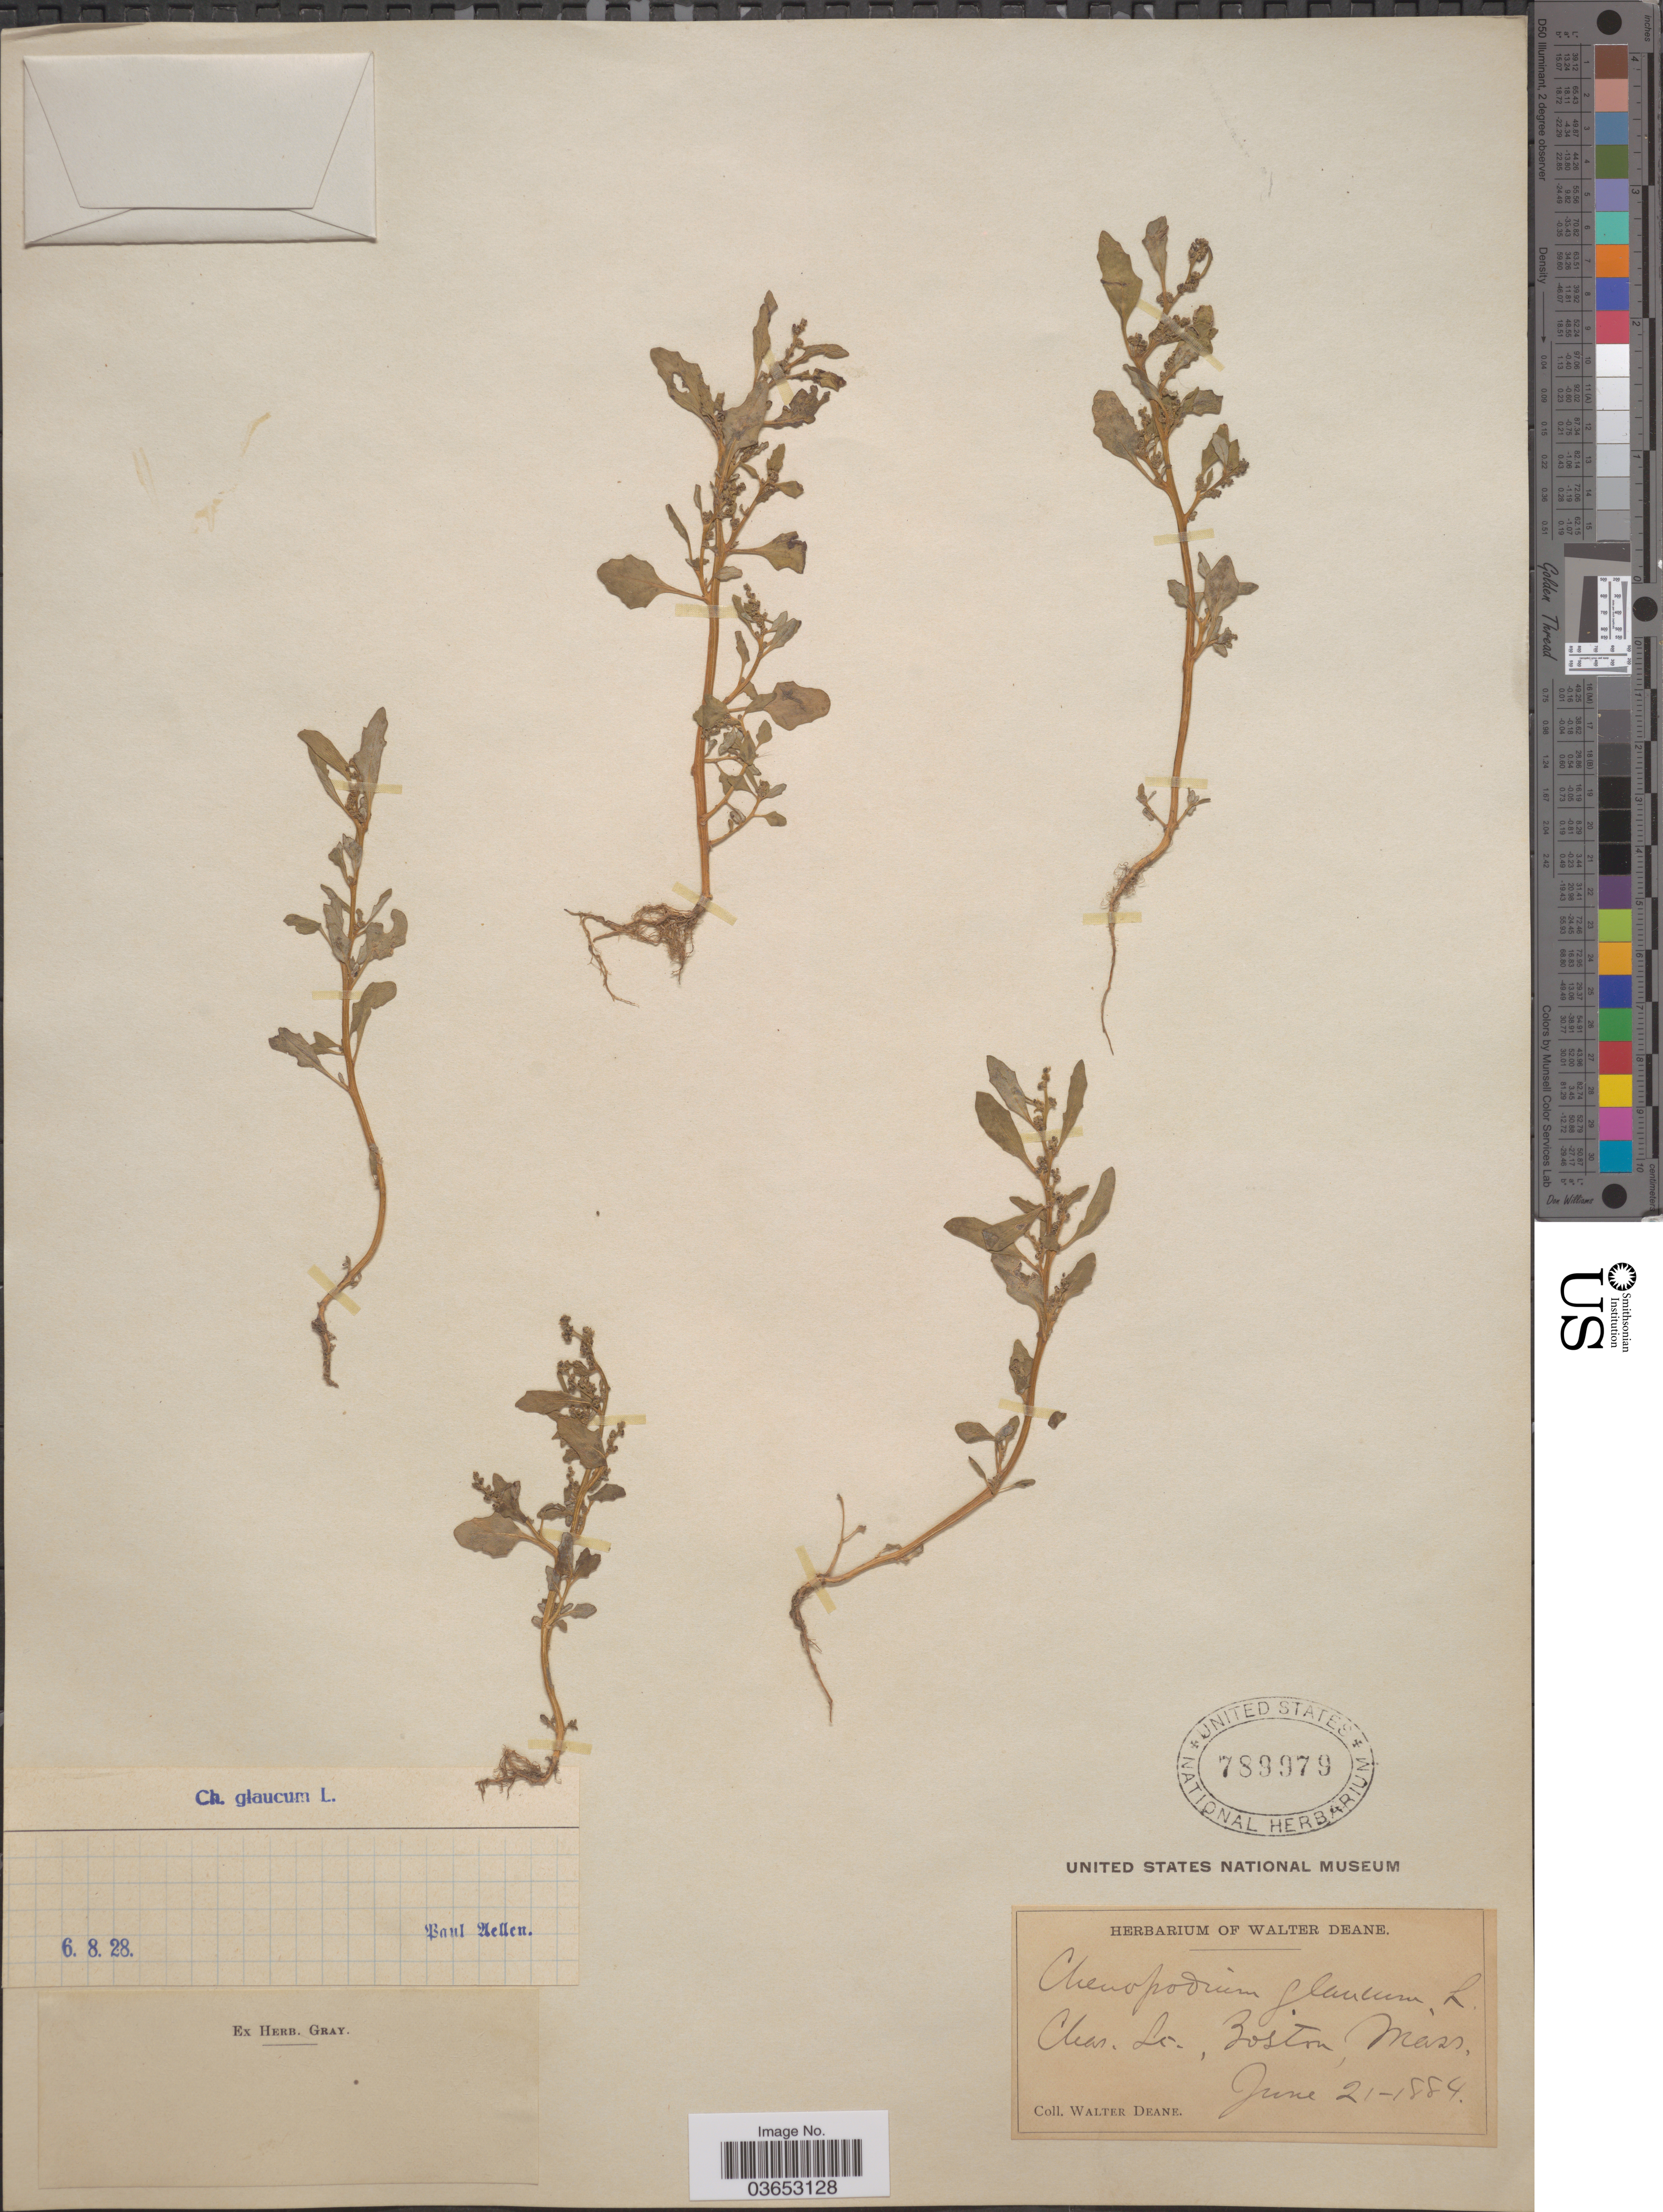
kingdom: Plantae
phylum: Tracheophyta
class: Magnoliopsida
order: Caryophyllales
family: Amaranthaceae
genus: Chenopodium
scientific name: Chenopodium glaucum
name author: L.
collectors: W. Deane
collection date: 1884-06-21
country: United States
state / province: Massachusetts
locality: Chas. La [interpreted]. Boston.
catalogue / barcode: US 789979